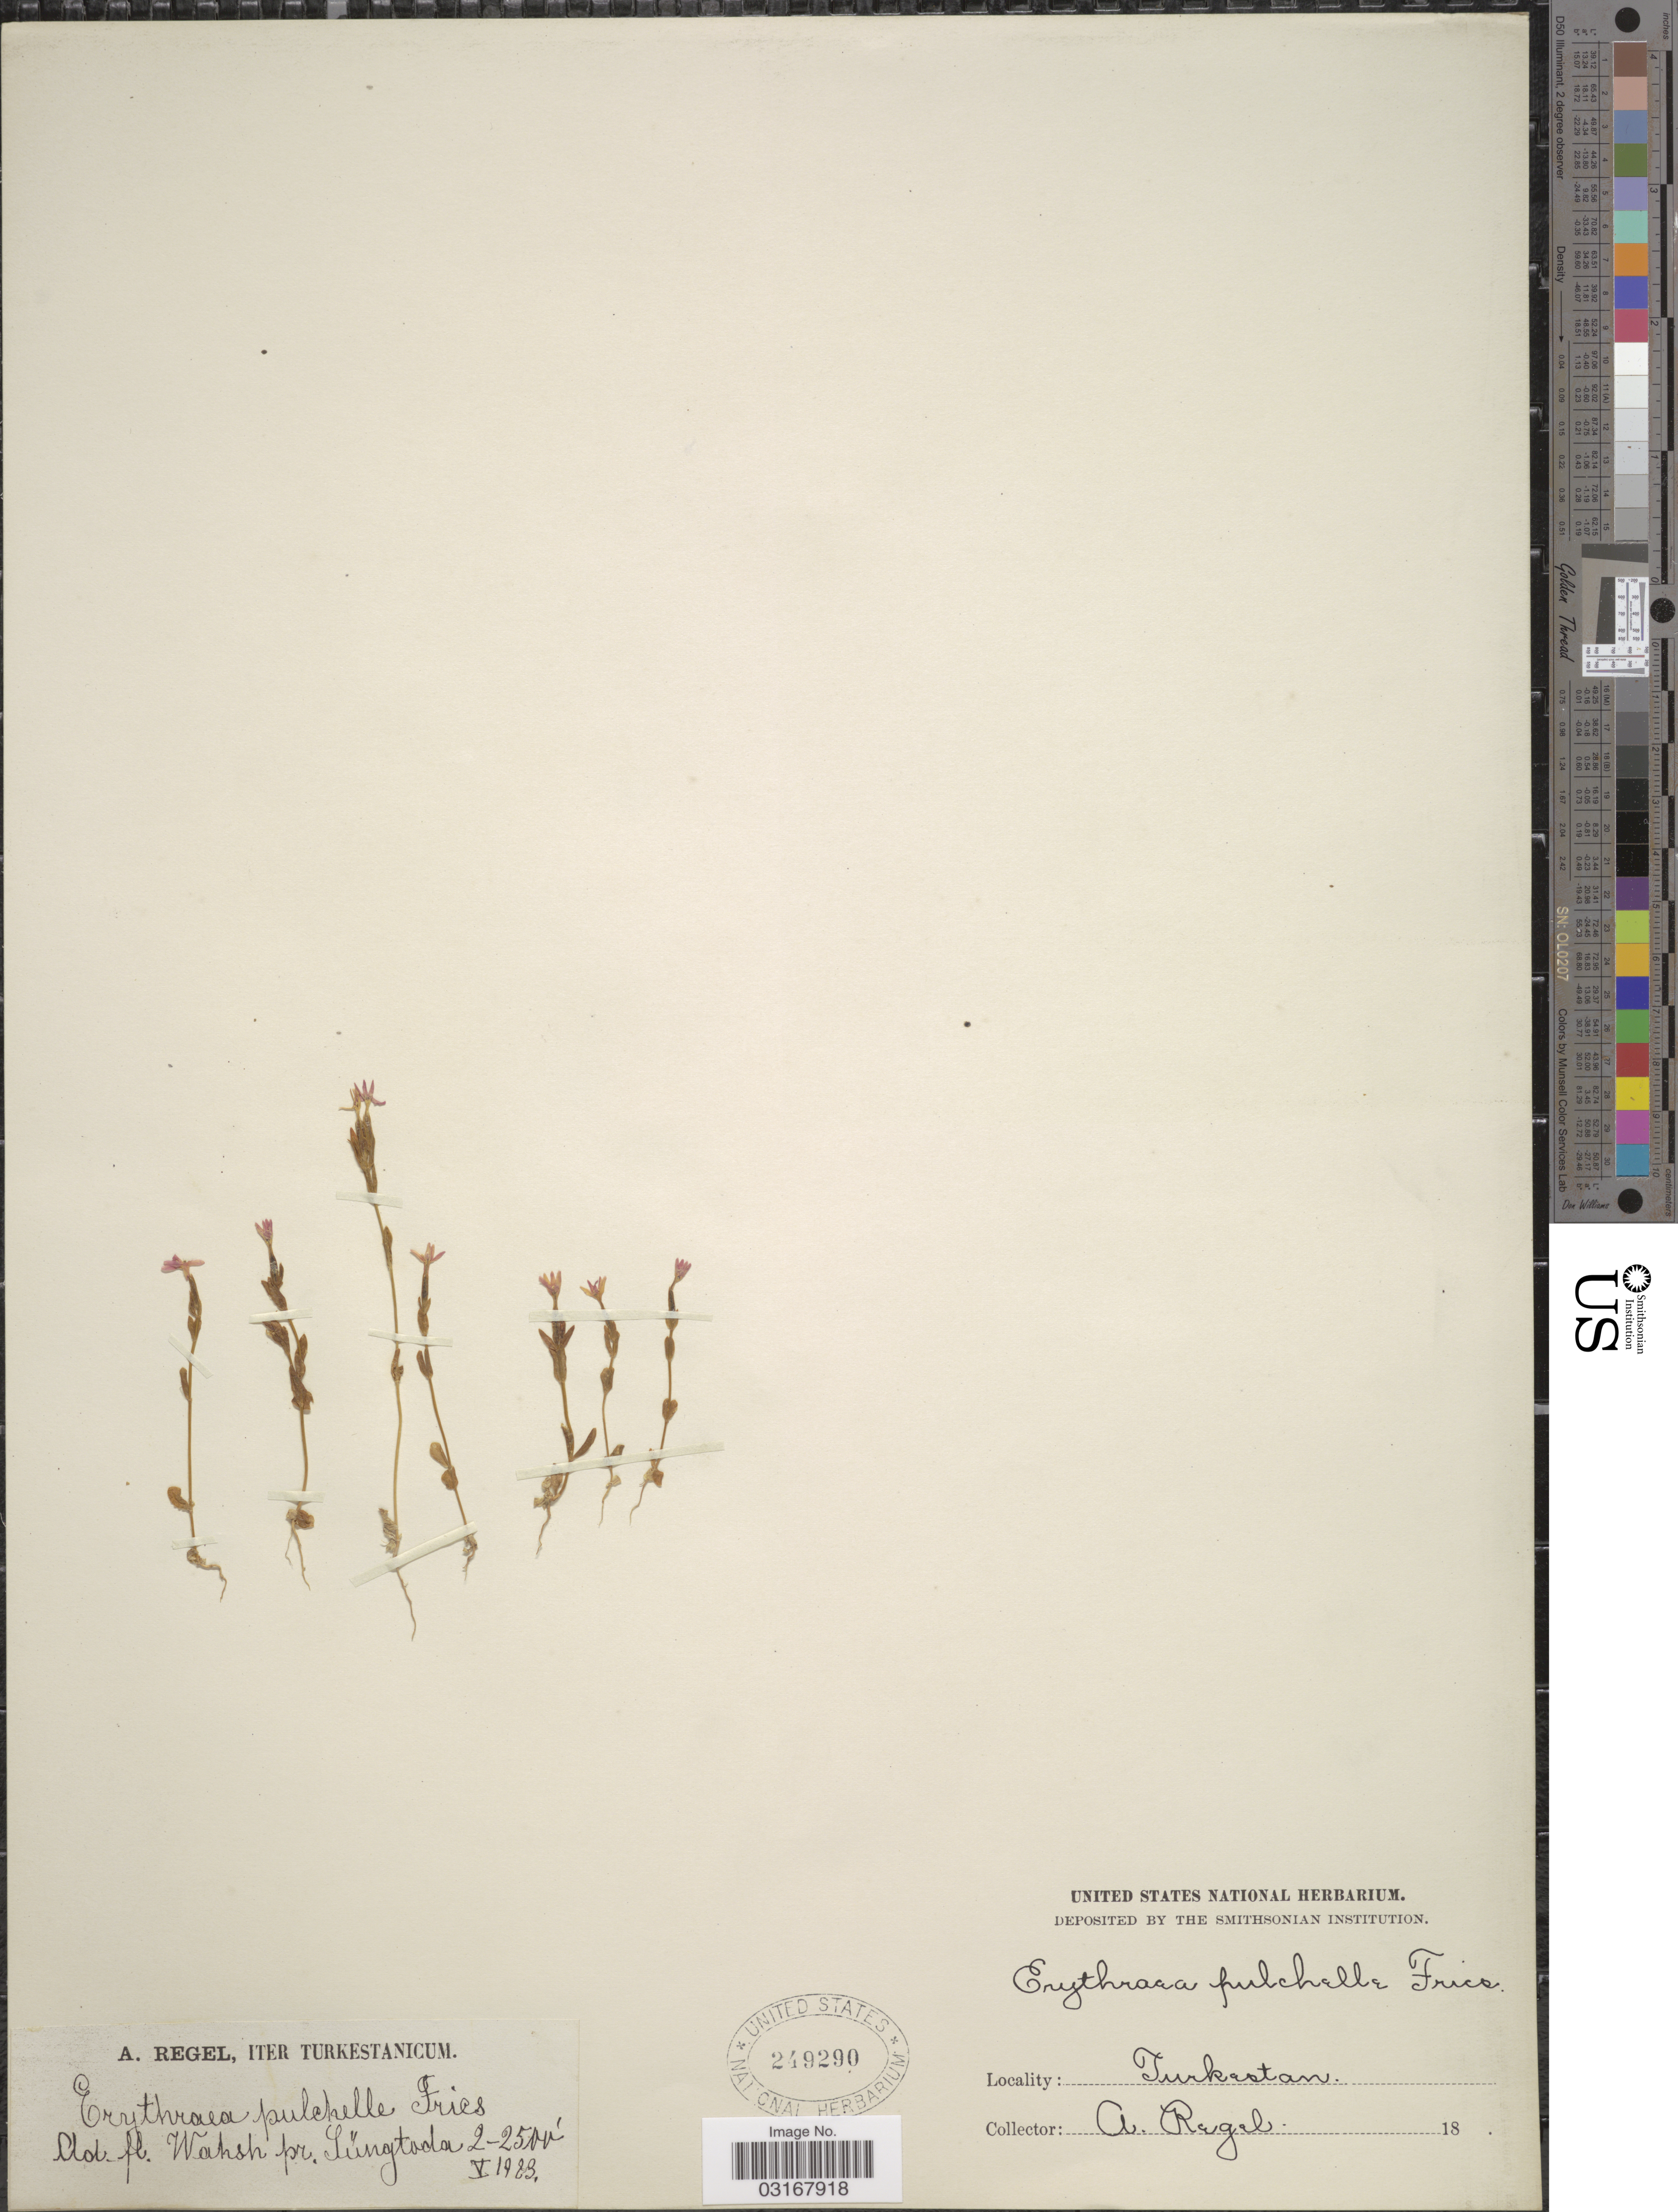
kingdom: Plantae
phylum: Tracheophyta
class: Magnoliopsida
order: Gentianales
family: Gentianaceae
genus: Centaurium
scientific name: Centaurium pulchellum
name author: (Sw.) Druce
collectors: A. Regel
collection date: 1983-05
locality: Ad fl Wahsh pr. Lüngtoda.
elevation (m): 610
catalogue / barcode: US 249290